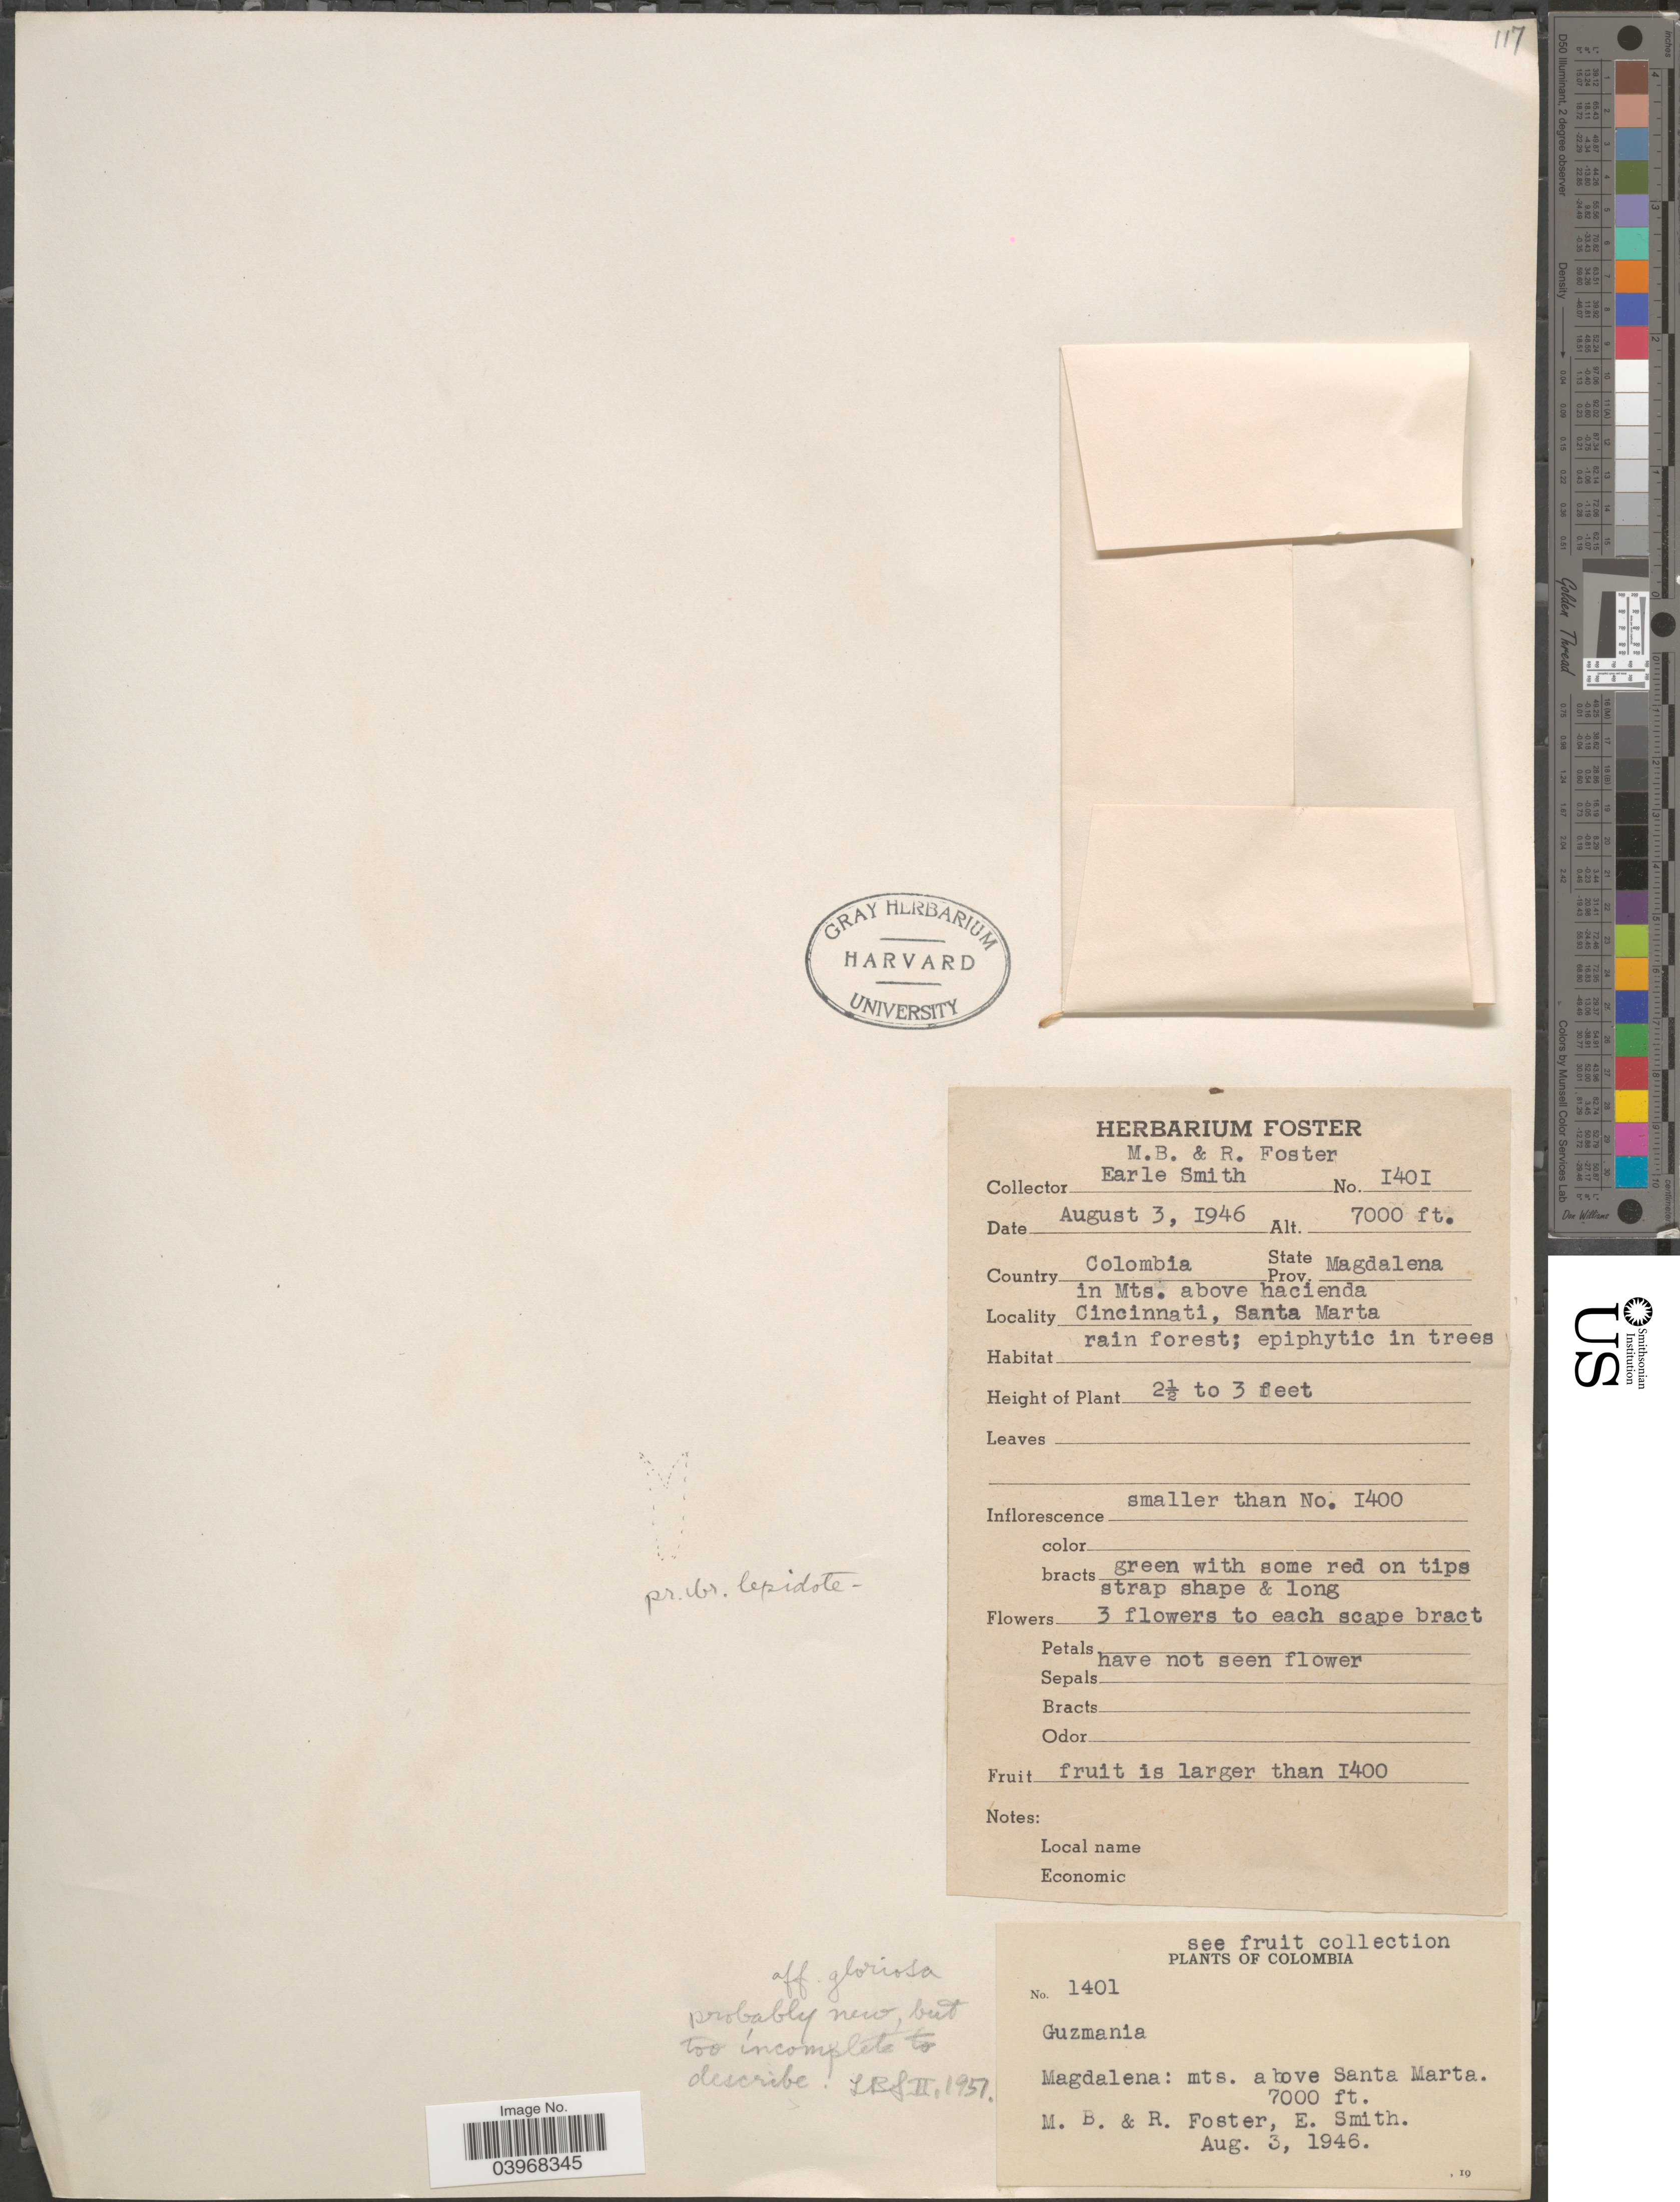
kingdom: Plantae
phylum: Tracheophyta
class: Liliopsida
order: Poales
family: Bromeliaceae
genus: Guzmania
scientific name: Guzmania gloriosa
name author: (André) André ex Mez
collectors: M. B. Foster, R. Foster & C. E. Smith Jr.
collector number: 1401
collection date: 1946-08-03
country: Colombia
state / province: Magdalena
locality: In Mts. above hacienda Cincinnati, Santa Marta.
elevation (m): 2134